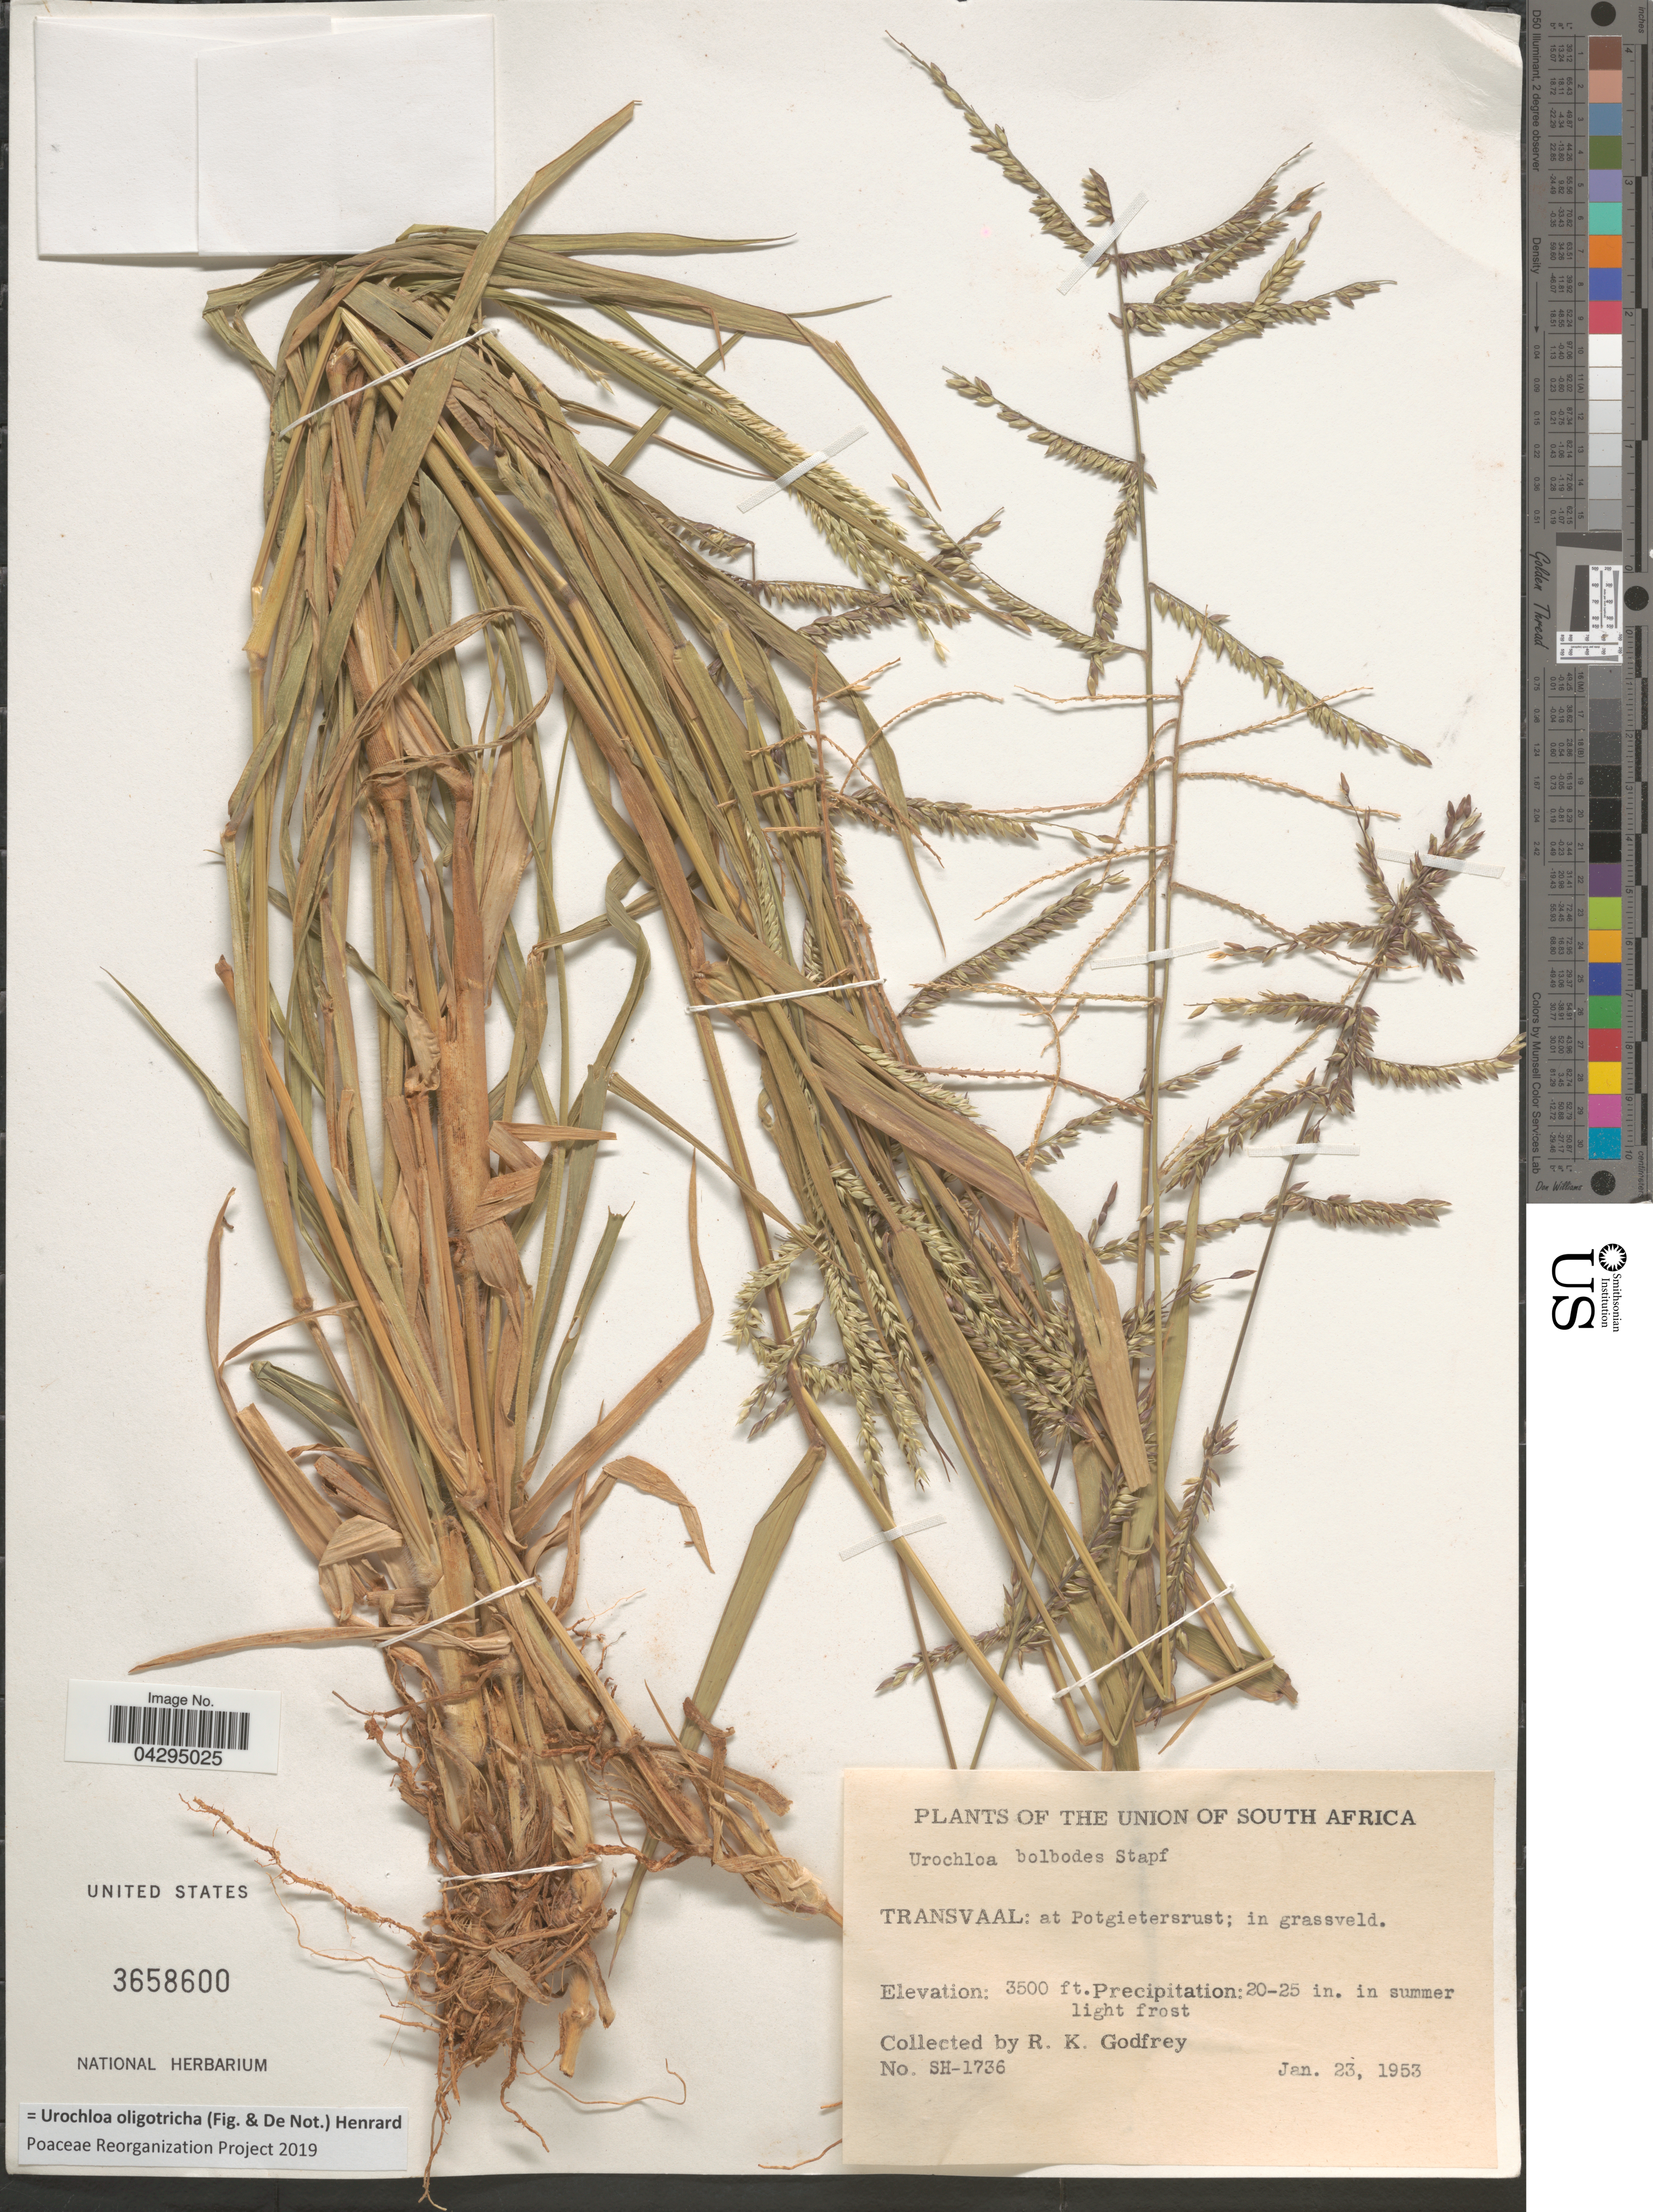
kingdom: Plantae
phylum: Tracheophyta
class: Liliopsida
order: Poales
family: Poaceae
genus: Urochloa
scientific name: Urochloa oligotricha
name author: (Fig. & De Not.) Henr.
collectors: R. K. Godfrey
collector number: SH-1736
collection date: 1953-01-23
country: South Africa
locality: The Union of South Africa. Transvaal: at Potgietersrust.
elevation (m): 1067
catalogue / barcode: US 3658600